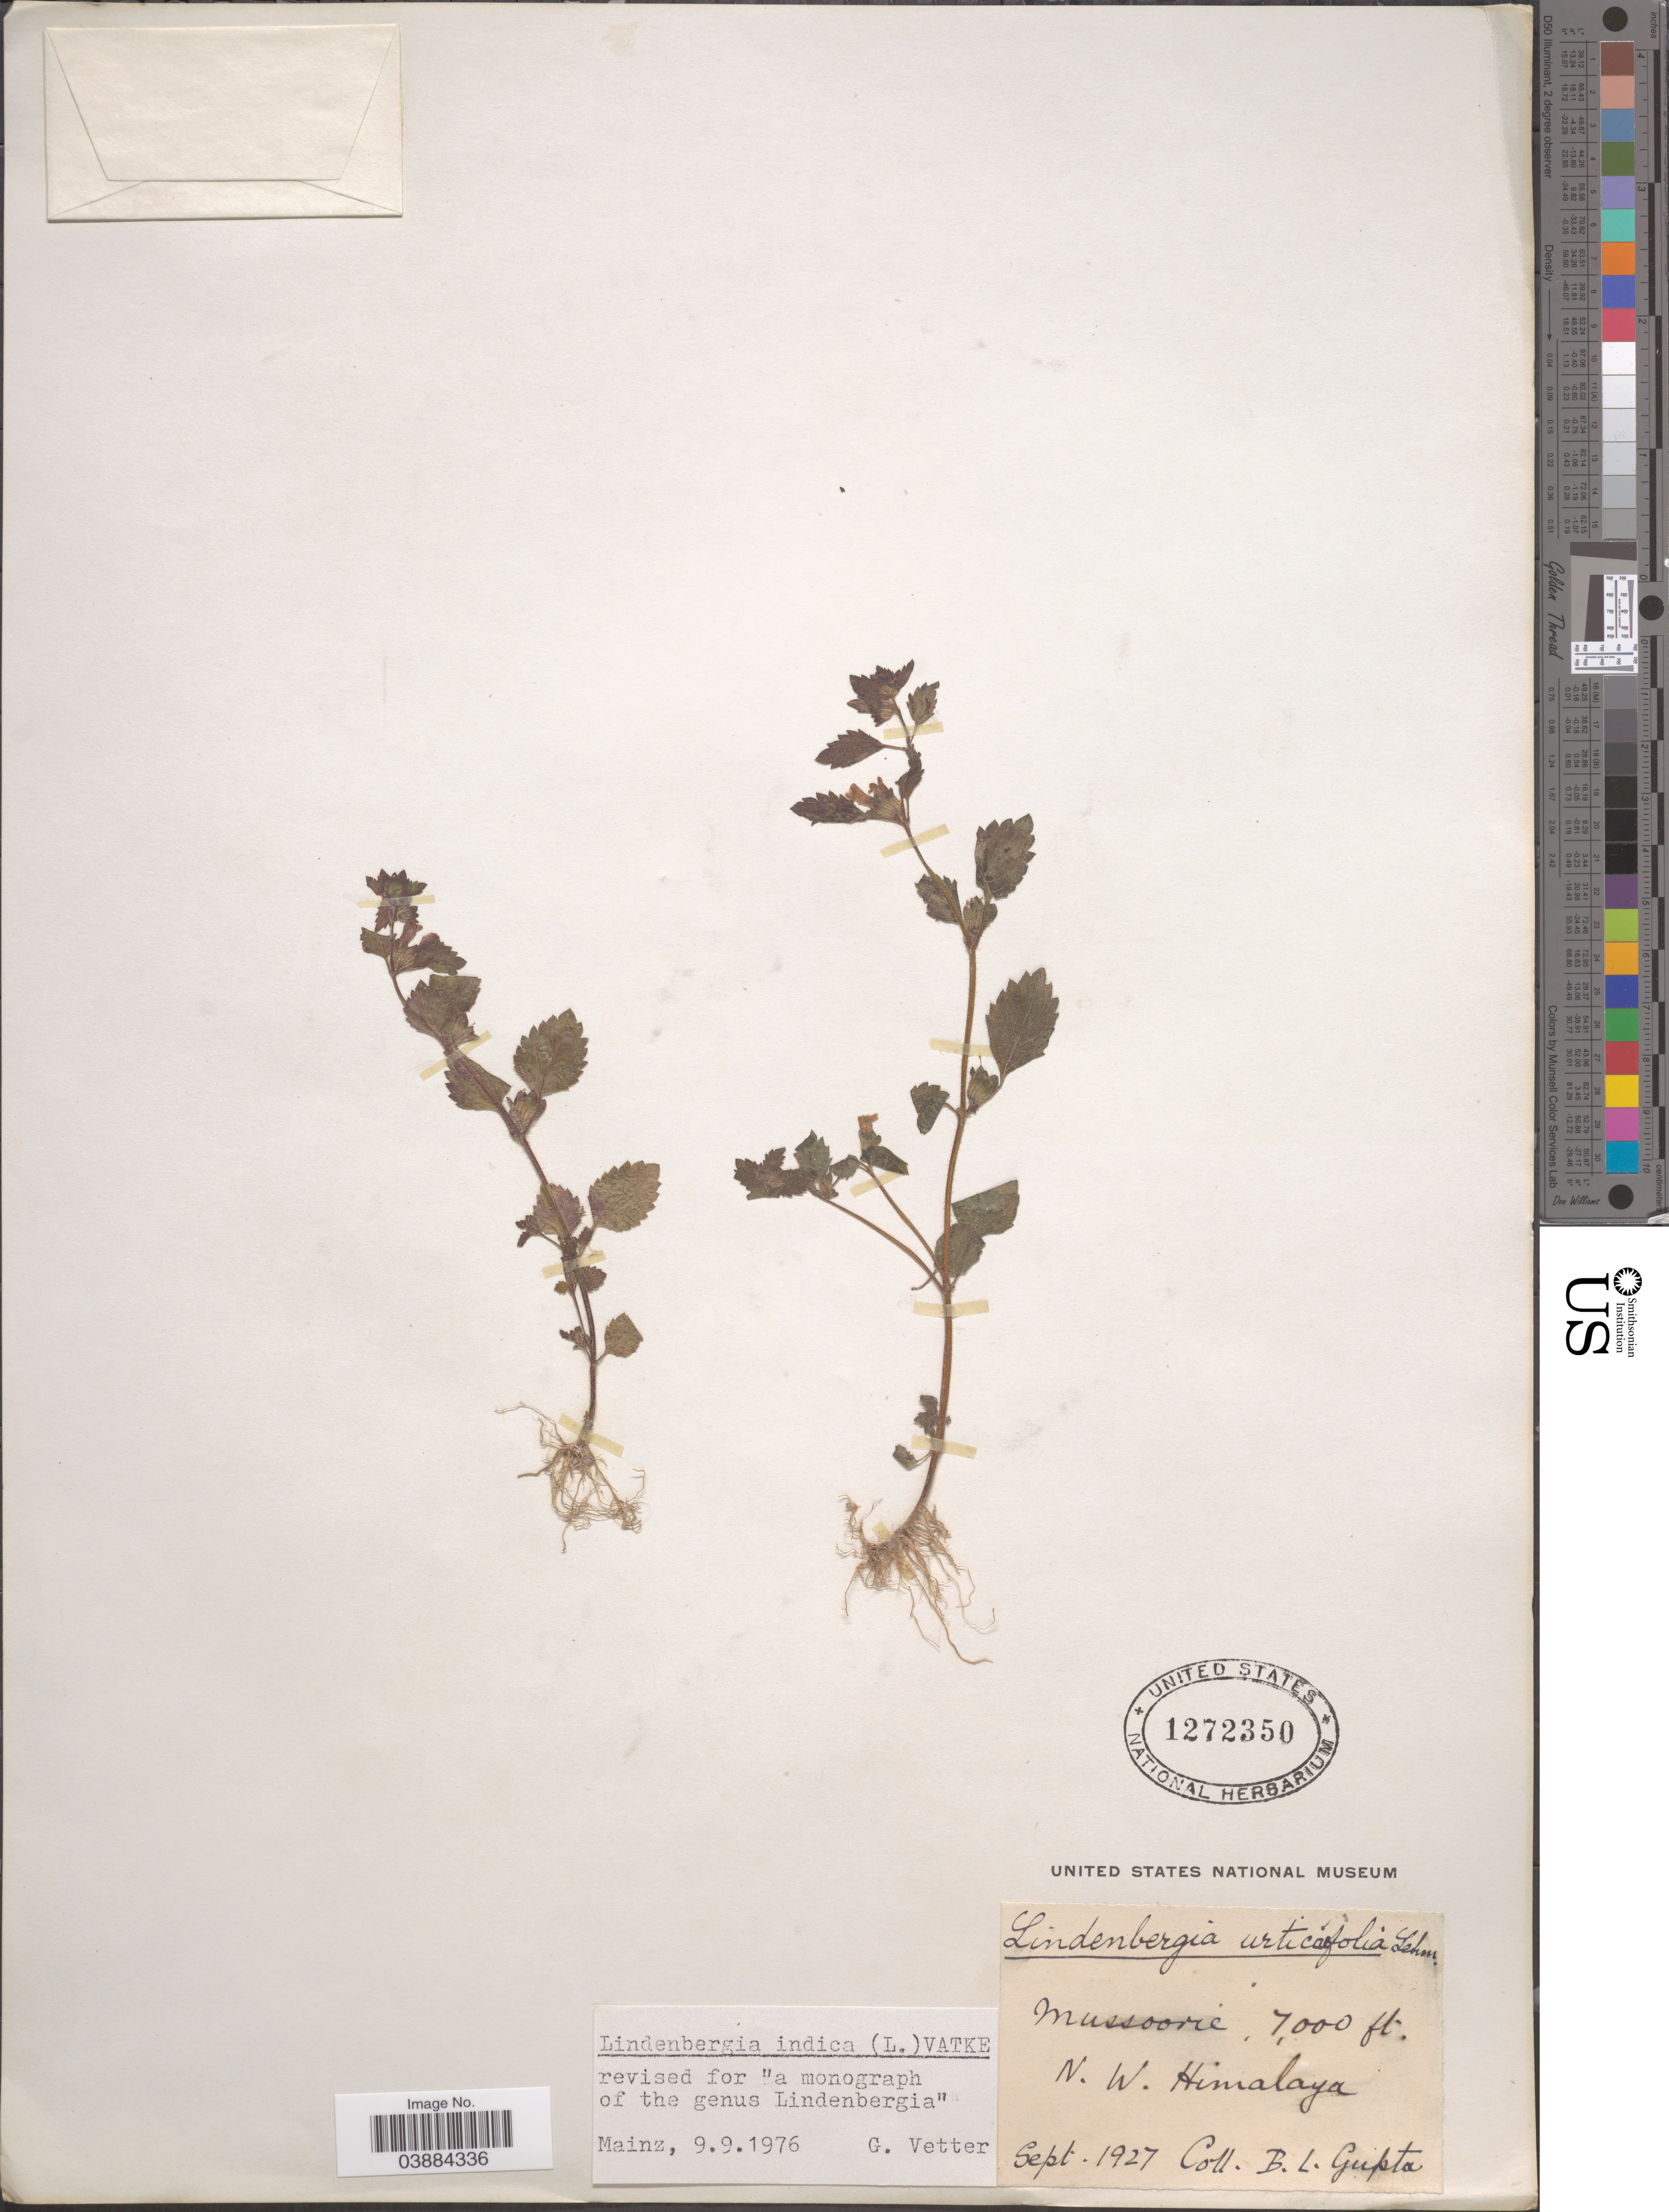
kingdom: Plantae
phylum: Tracheophyta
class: Magnoliopsida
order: Lamiales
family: Orobanchaceae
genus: Lindenbergia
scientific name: Lindenbergia indica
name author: (L.) Vatke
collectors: B. L. Gupta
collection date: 1927-09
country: India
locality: Mussoorie. N.W. Himalaya.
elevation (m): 2134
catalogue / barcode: US 1272350